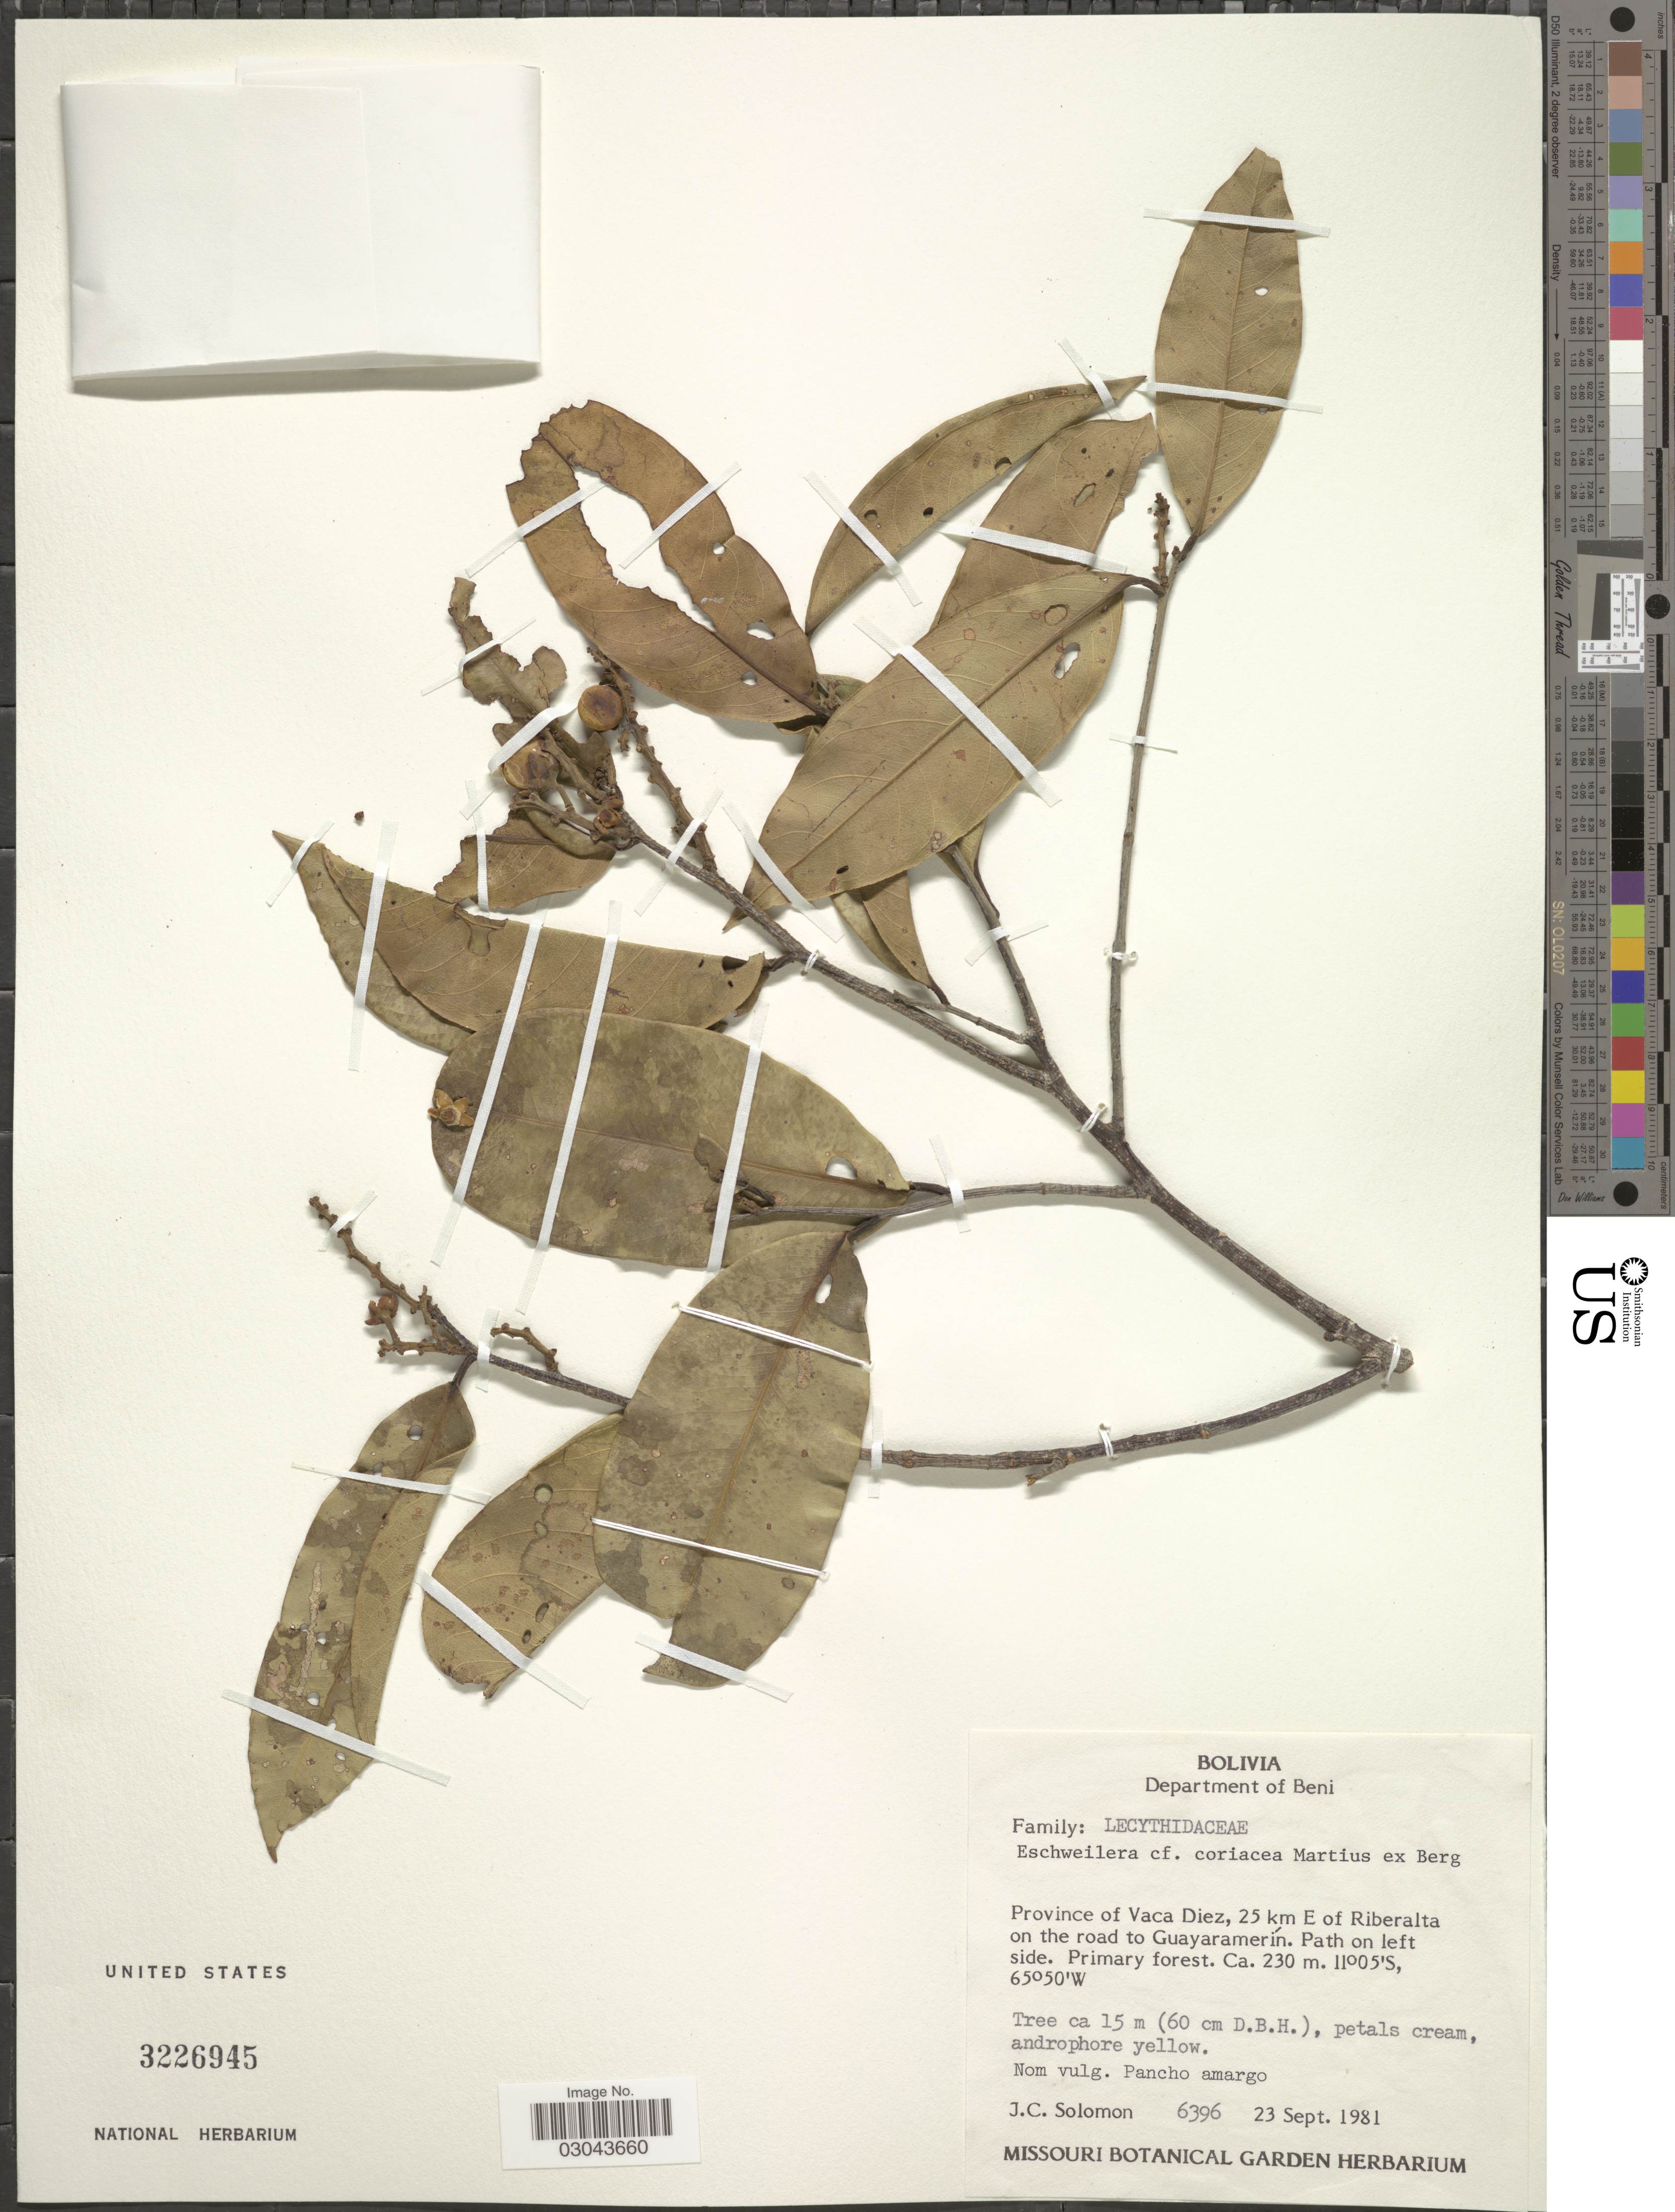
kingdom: Plantae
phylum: Tracheophyta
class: Magnoliopsida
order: Ericales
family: Lecythidaceae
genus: Eschweilera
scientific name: Eschweilera coriacea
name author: (DC.) S.A. Mori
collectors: J. C. Solomon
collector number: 6396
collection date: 1981-09-23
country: Bolivia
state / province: Beni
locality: Department of Beni. Province of Vaca Diez, 25 km E of Riberalta on the road to Guayaramerín. Path on left side.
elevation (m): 230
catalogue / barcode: US 3226945